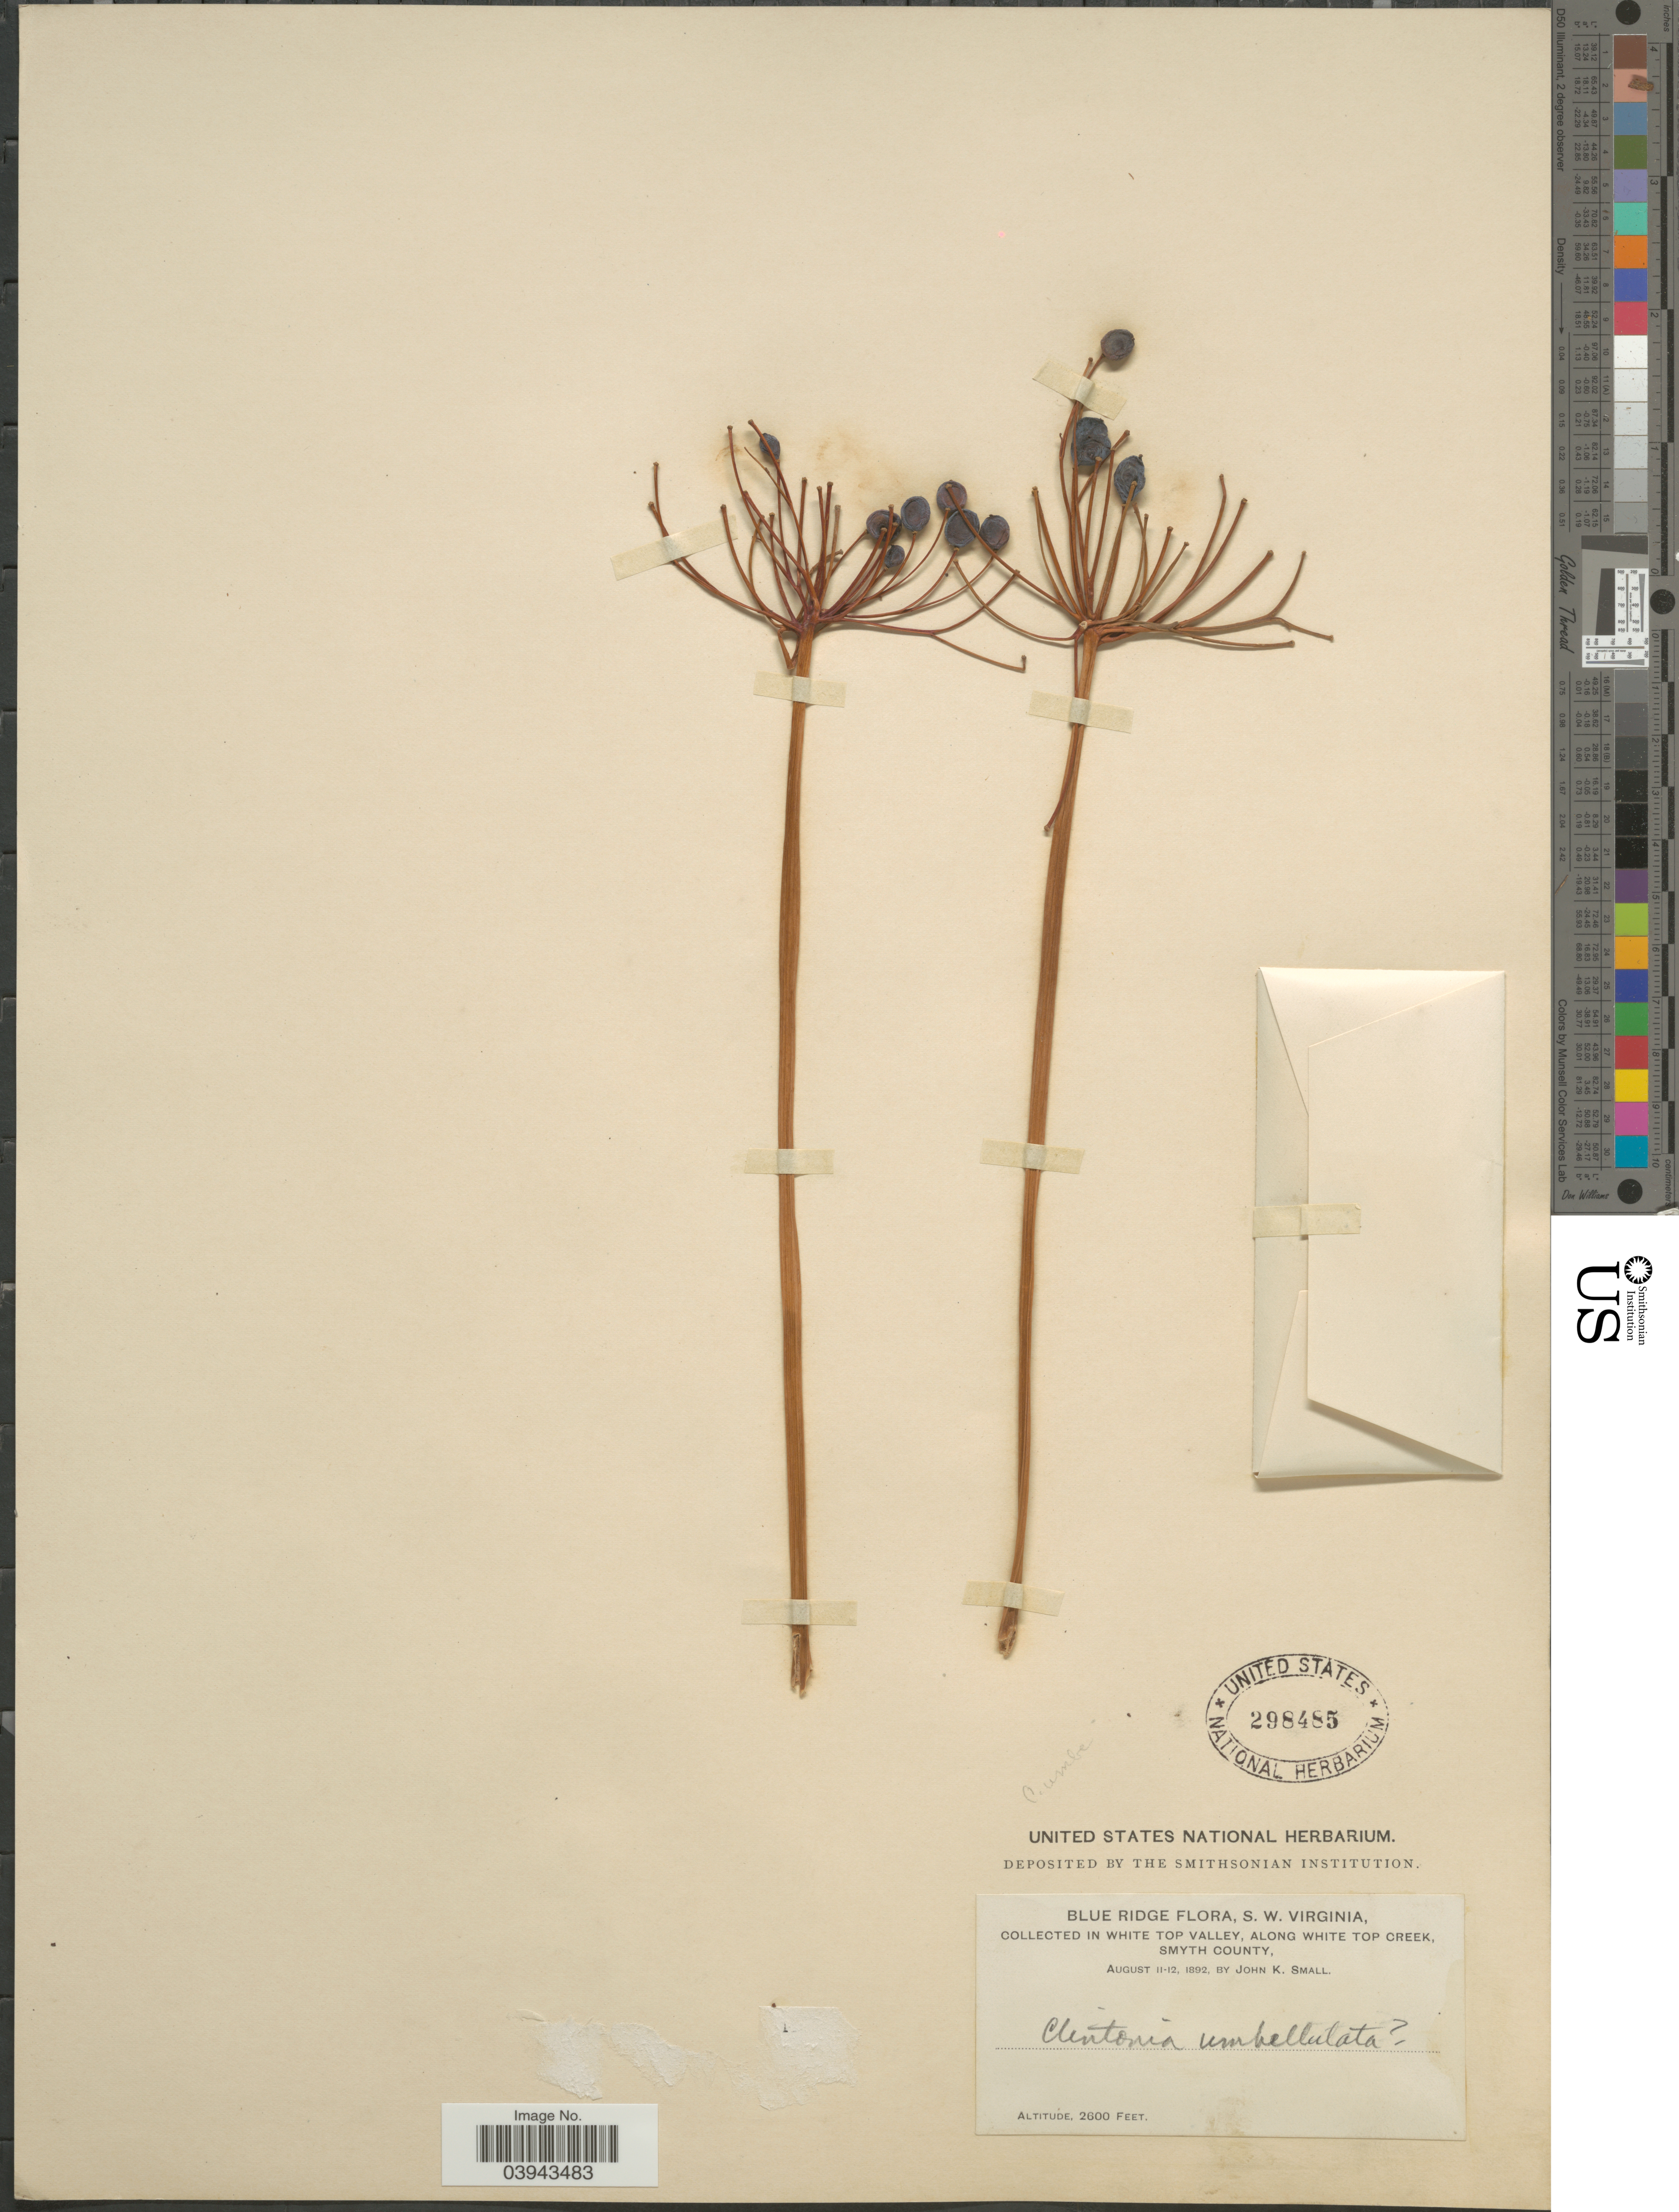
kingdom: Plantae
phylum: Tracheophyta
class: Liliopsida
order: Liliales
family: Liliaceae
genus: Clintonia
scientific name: Clintonia umbellulata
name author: (Michx.) Morong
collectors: J. K. Small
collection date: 1892-08-11/1892-08-12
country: United States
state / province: Virginia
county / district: Smyth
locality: Blue Ridge, S.W. Virginia. In white top valley, along white top creek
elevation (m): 792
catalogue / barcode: US 298485